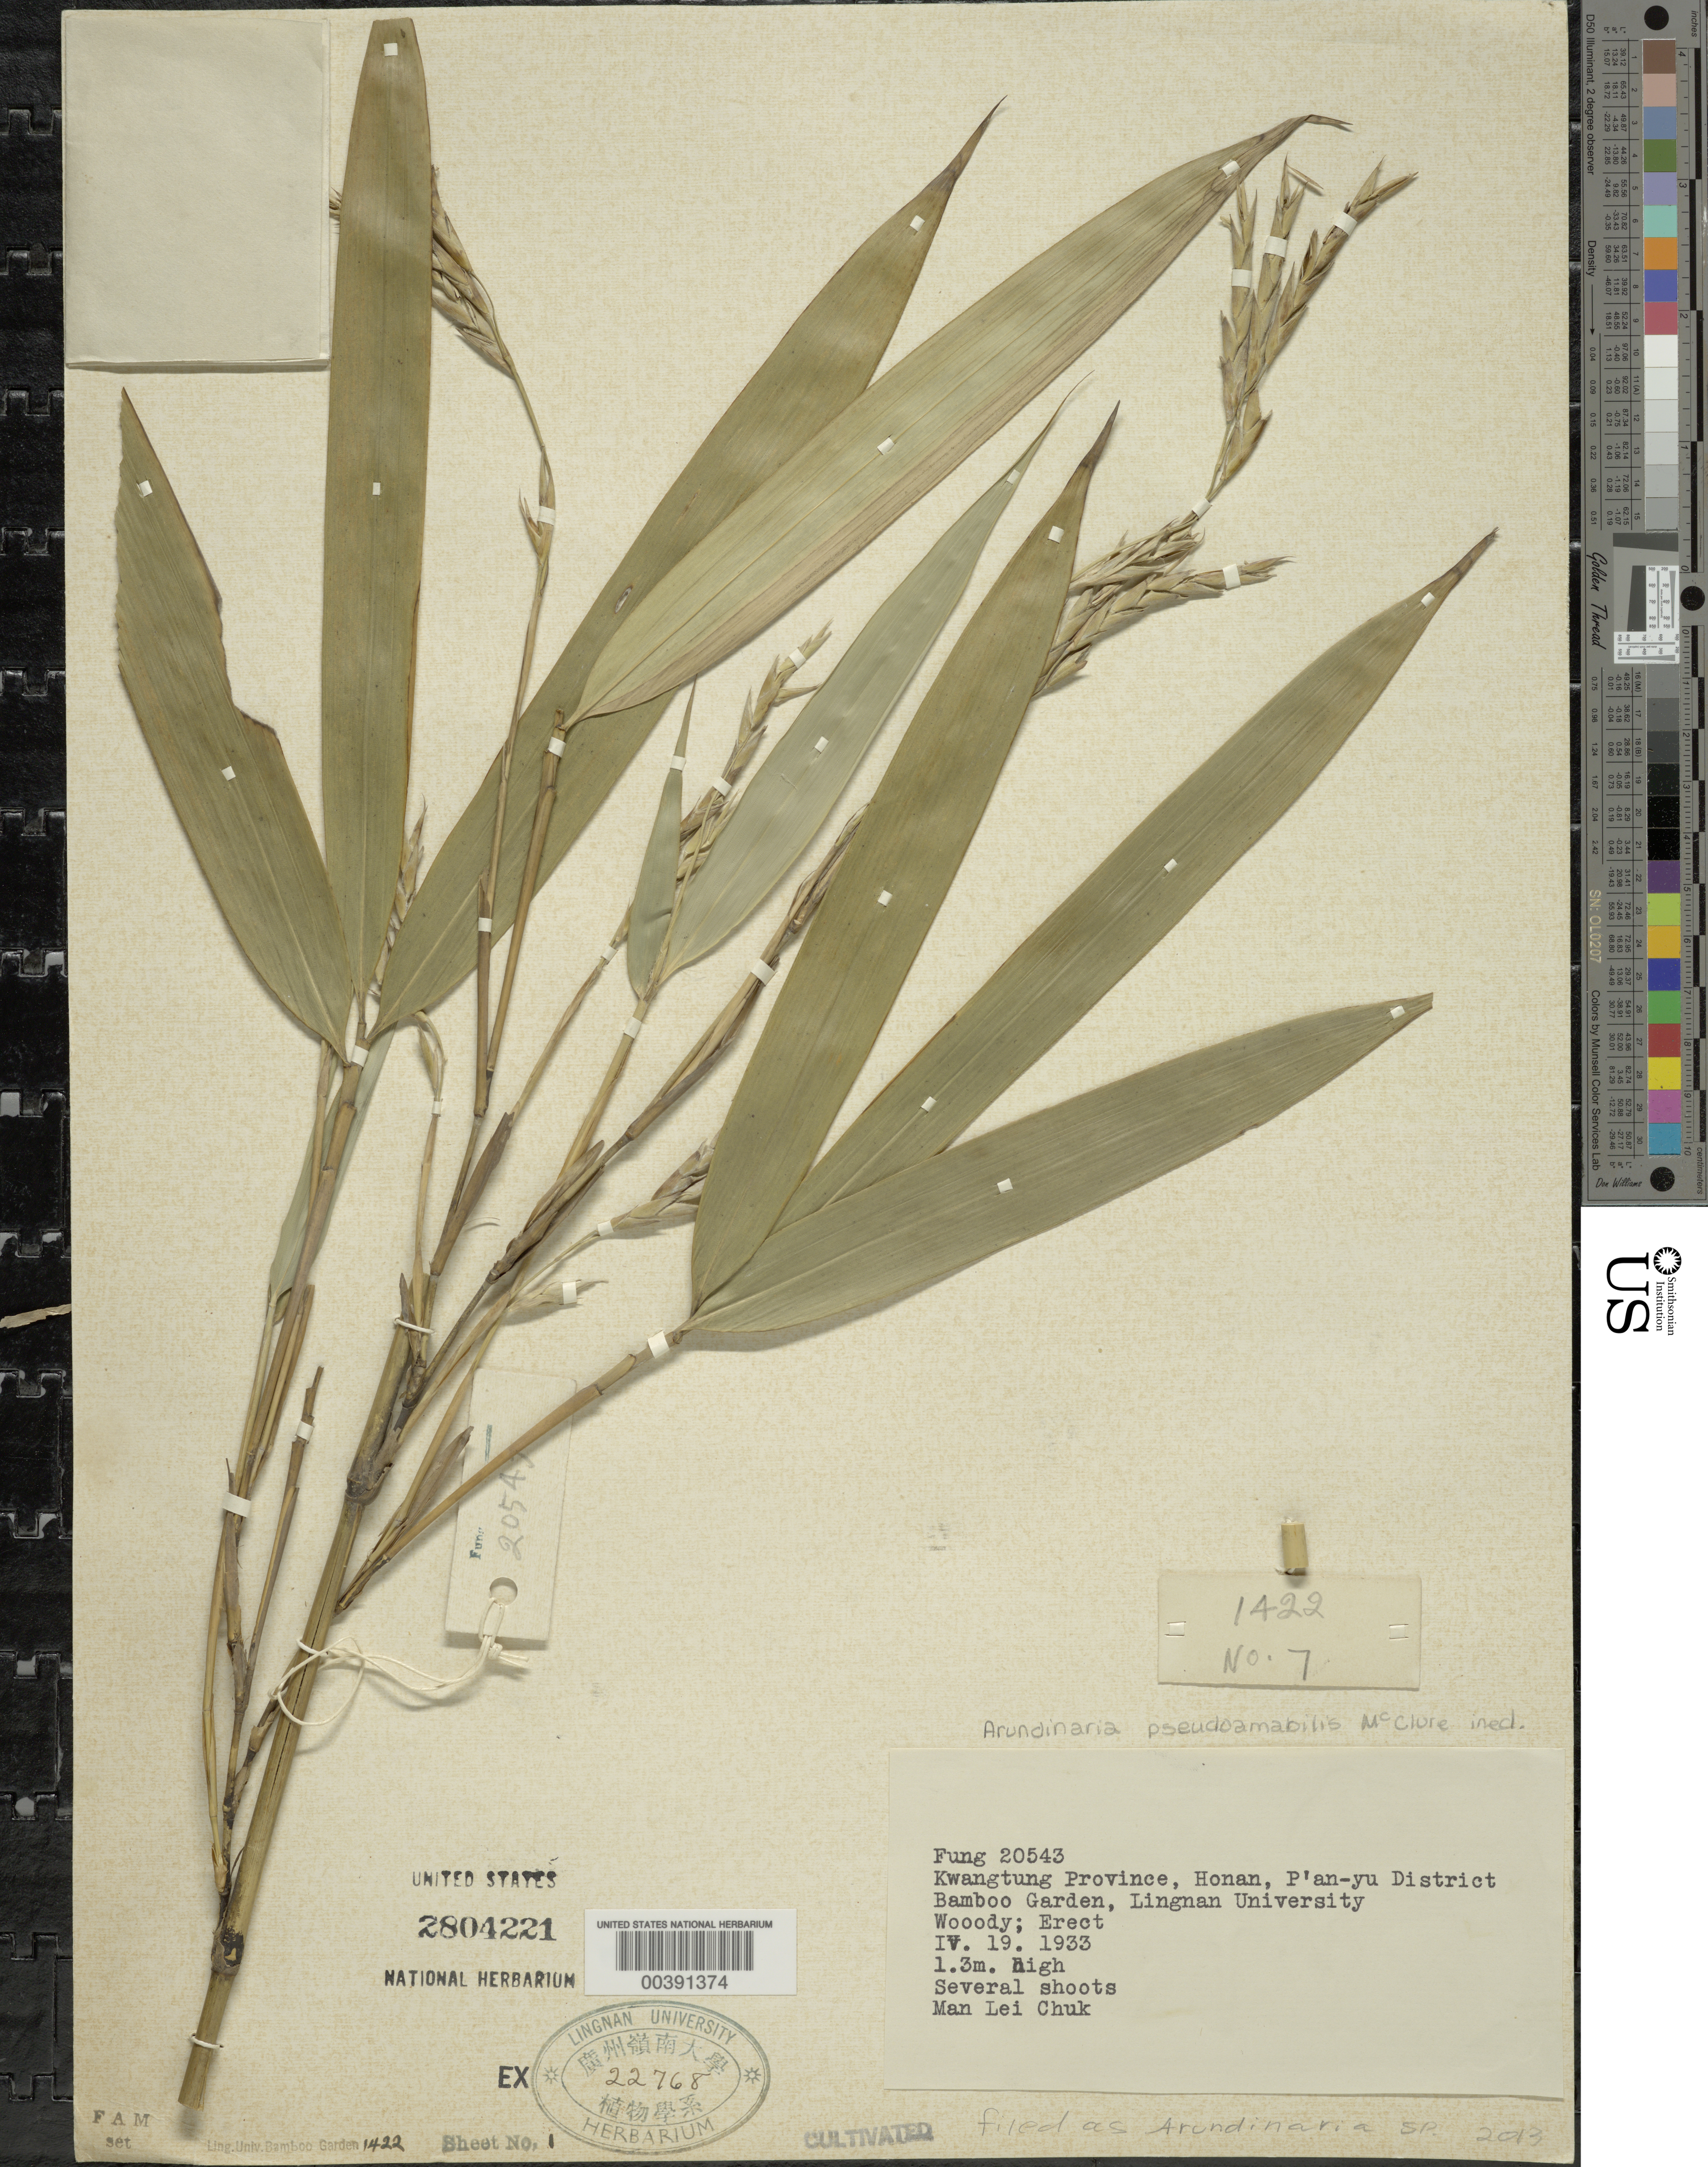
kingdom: Plantae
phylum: Tracheophyta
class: Liliopsida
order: Poales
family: Poaceae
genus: Arundinaria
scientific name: Arundinaria sp.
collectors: H. L. Fung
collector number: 20543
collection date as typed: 19 Apr 1933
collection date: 1933-04-19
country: China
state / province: Guangdong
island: Honam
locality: P'an-yu, lingnan univ. b.g.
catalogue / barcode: US 2804221